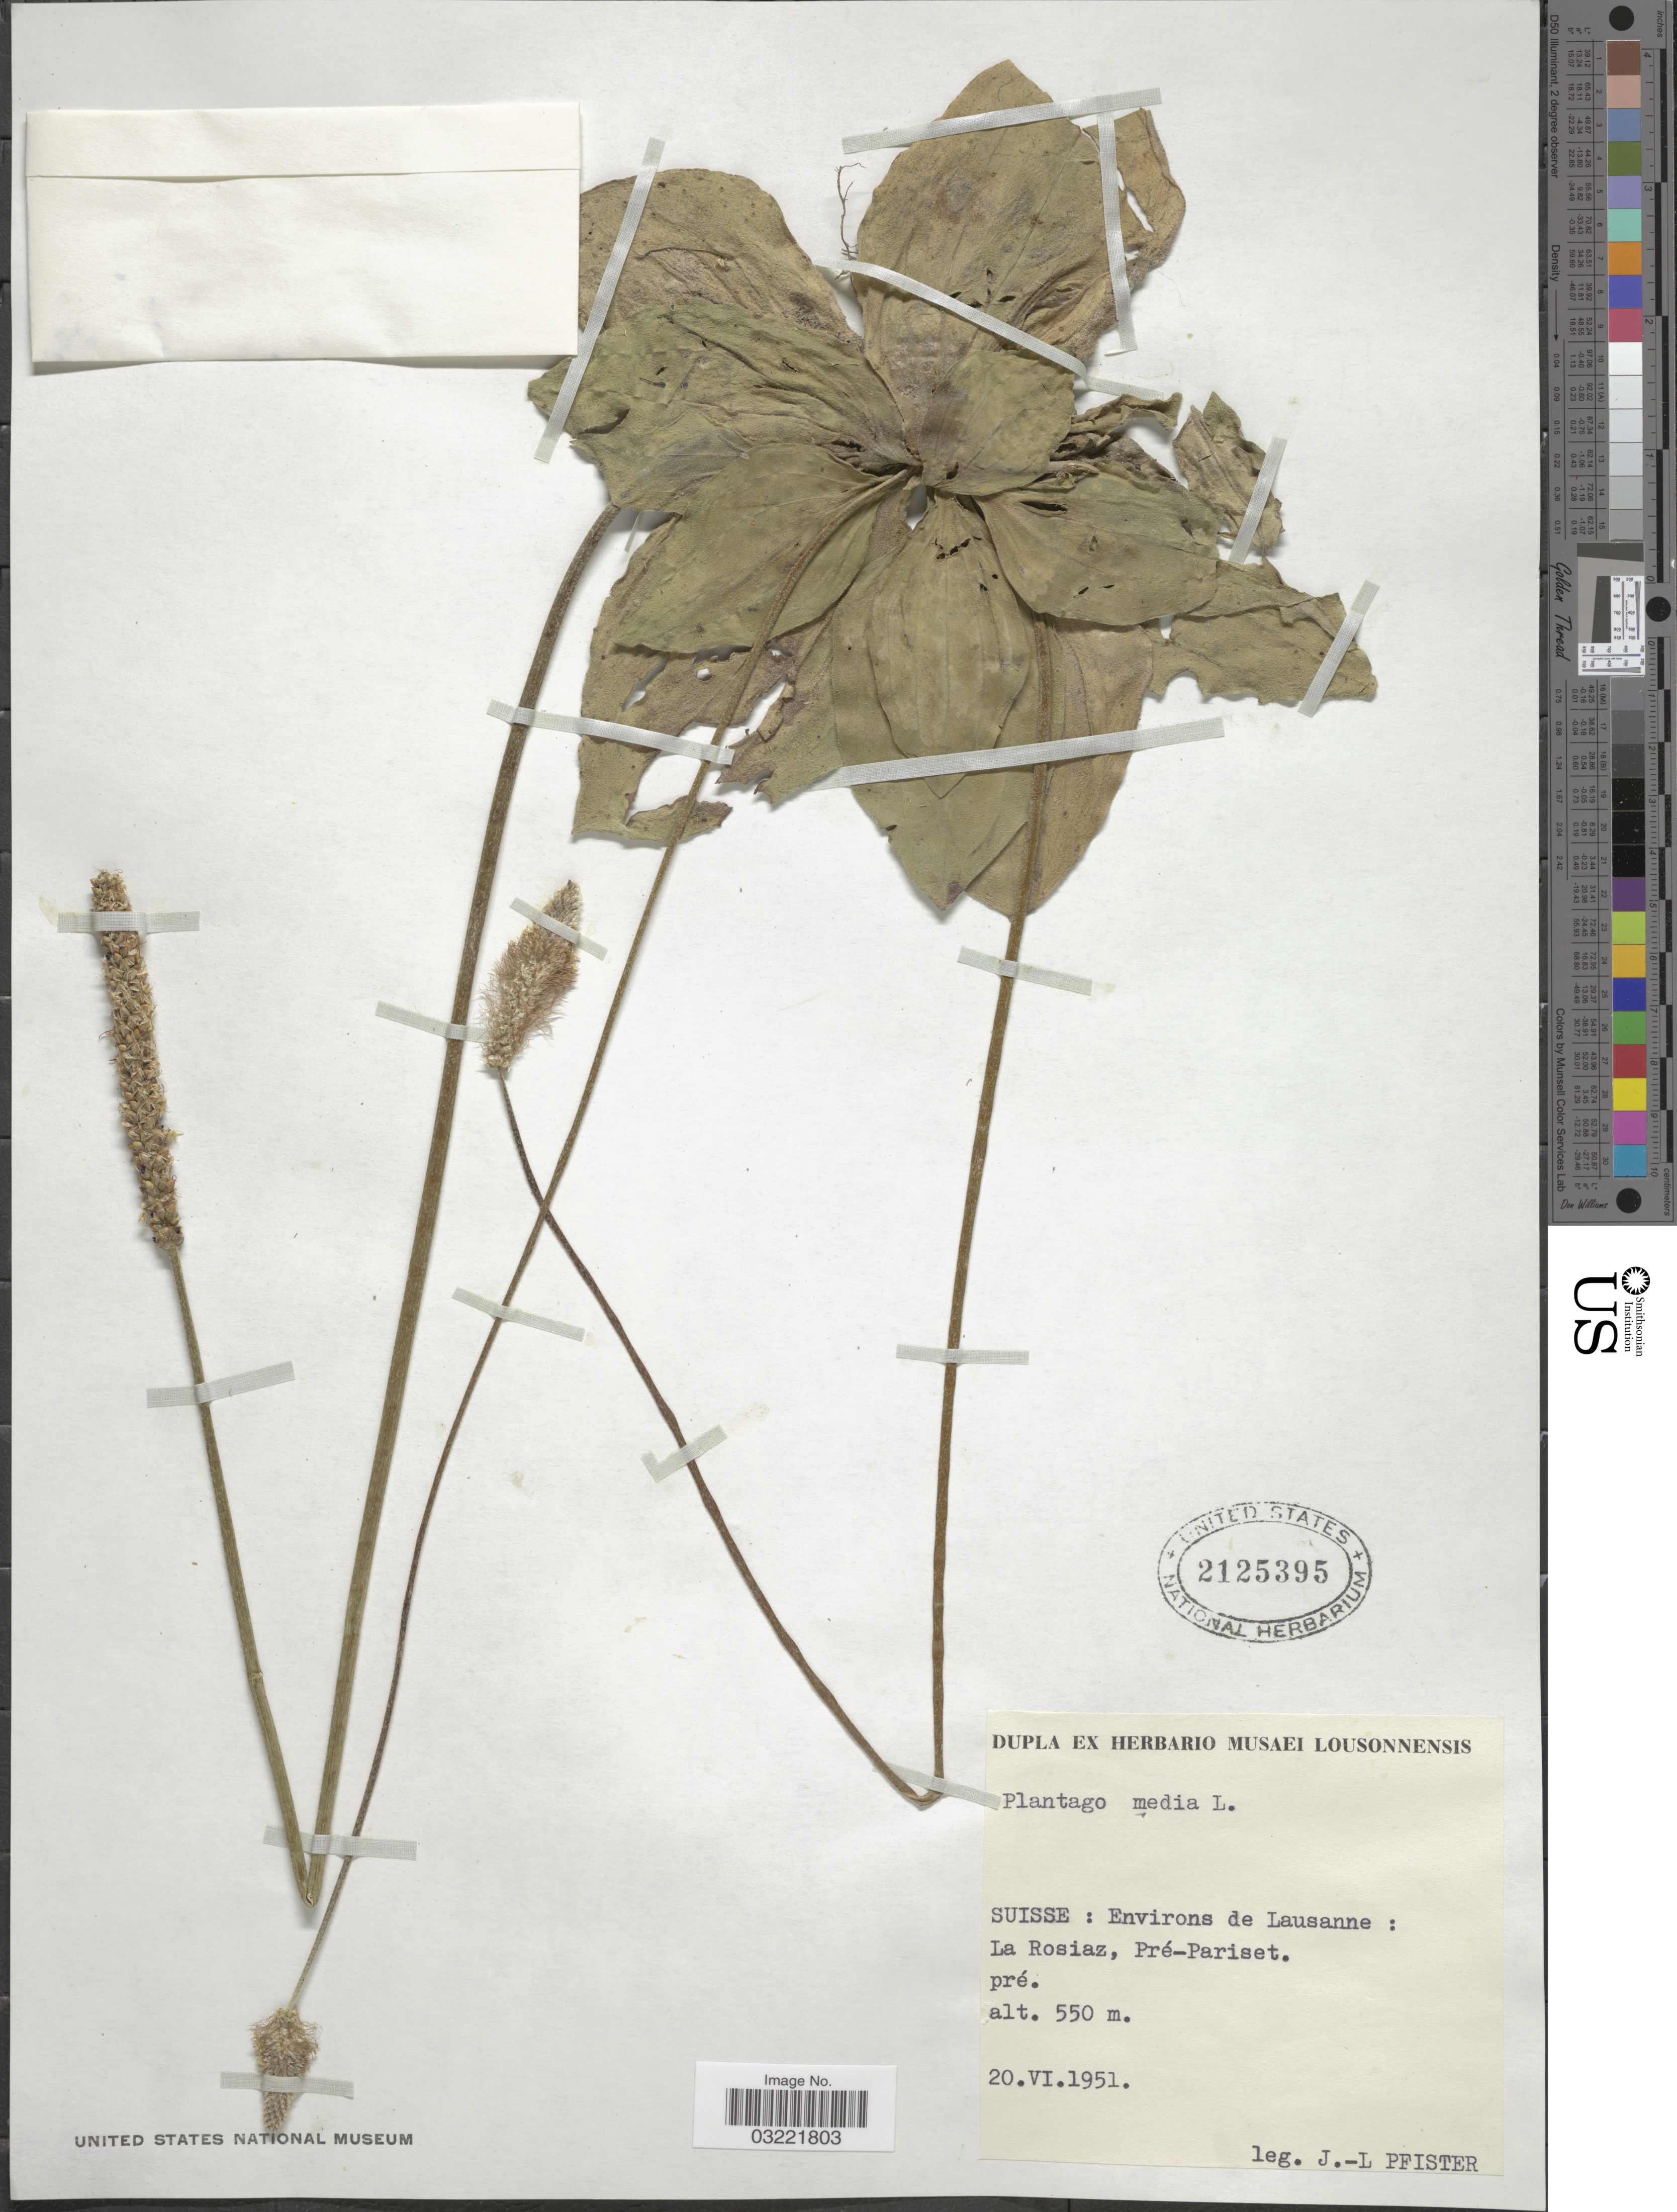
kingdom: Plantae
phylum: Tracheophyta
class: Magnoliopsida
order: Lamiales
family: Plantaginaceae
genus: Plantago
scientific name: Plantago media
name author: L.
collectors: J. Pfister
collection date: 1951-06-20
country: Switzerland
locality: Suisse: Environs de Lausanne: La Rosiaz, Pré-Pariset. pré.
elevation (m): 550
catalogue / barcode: US 2125395